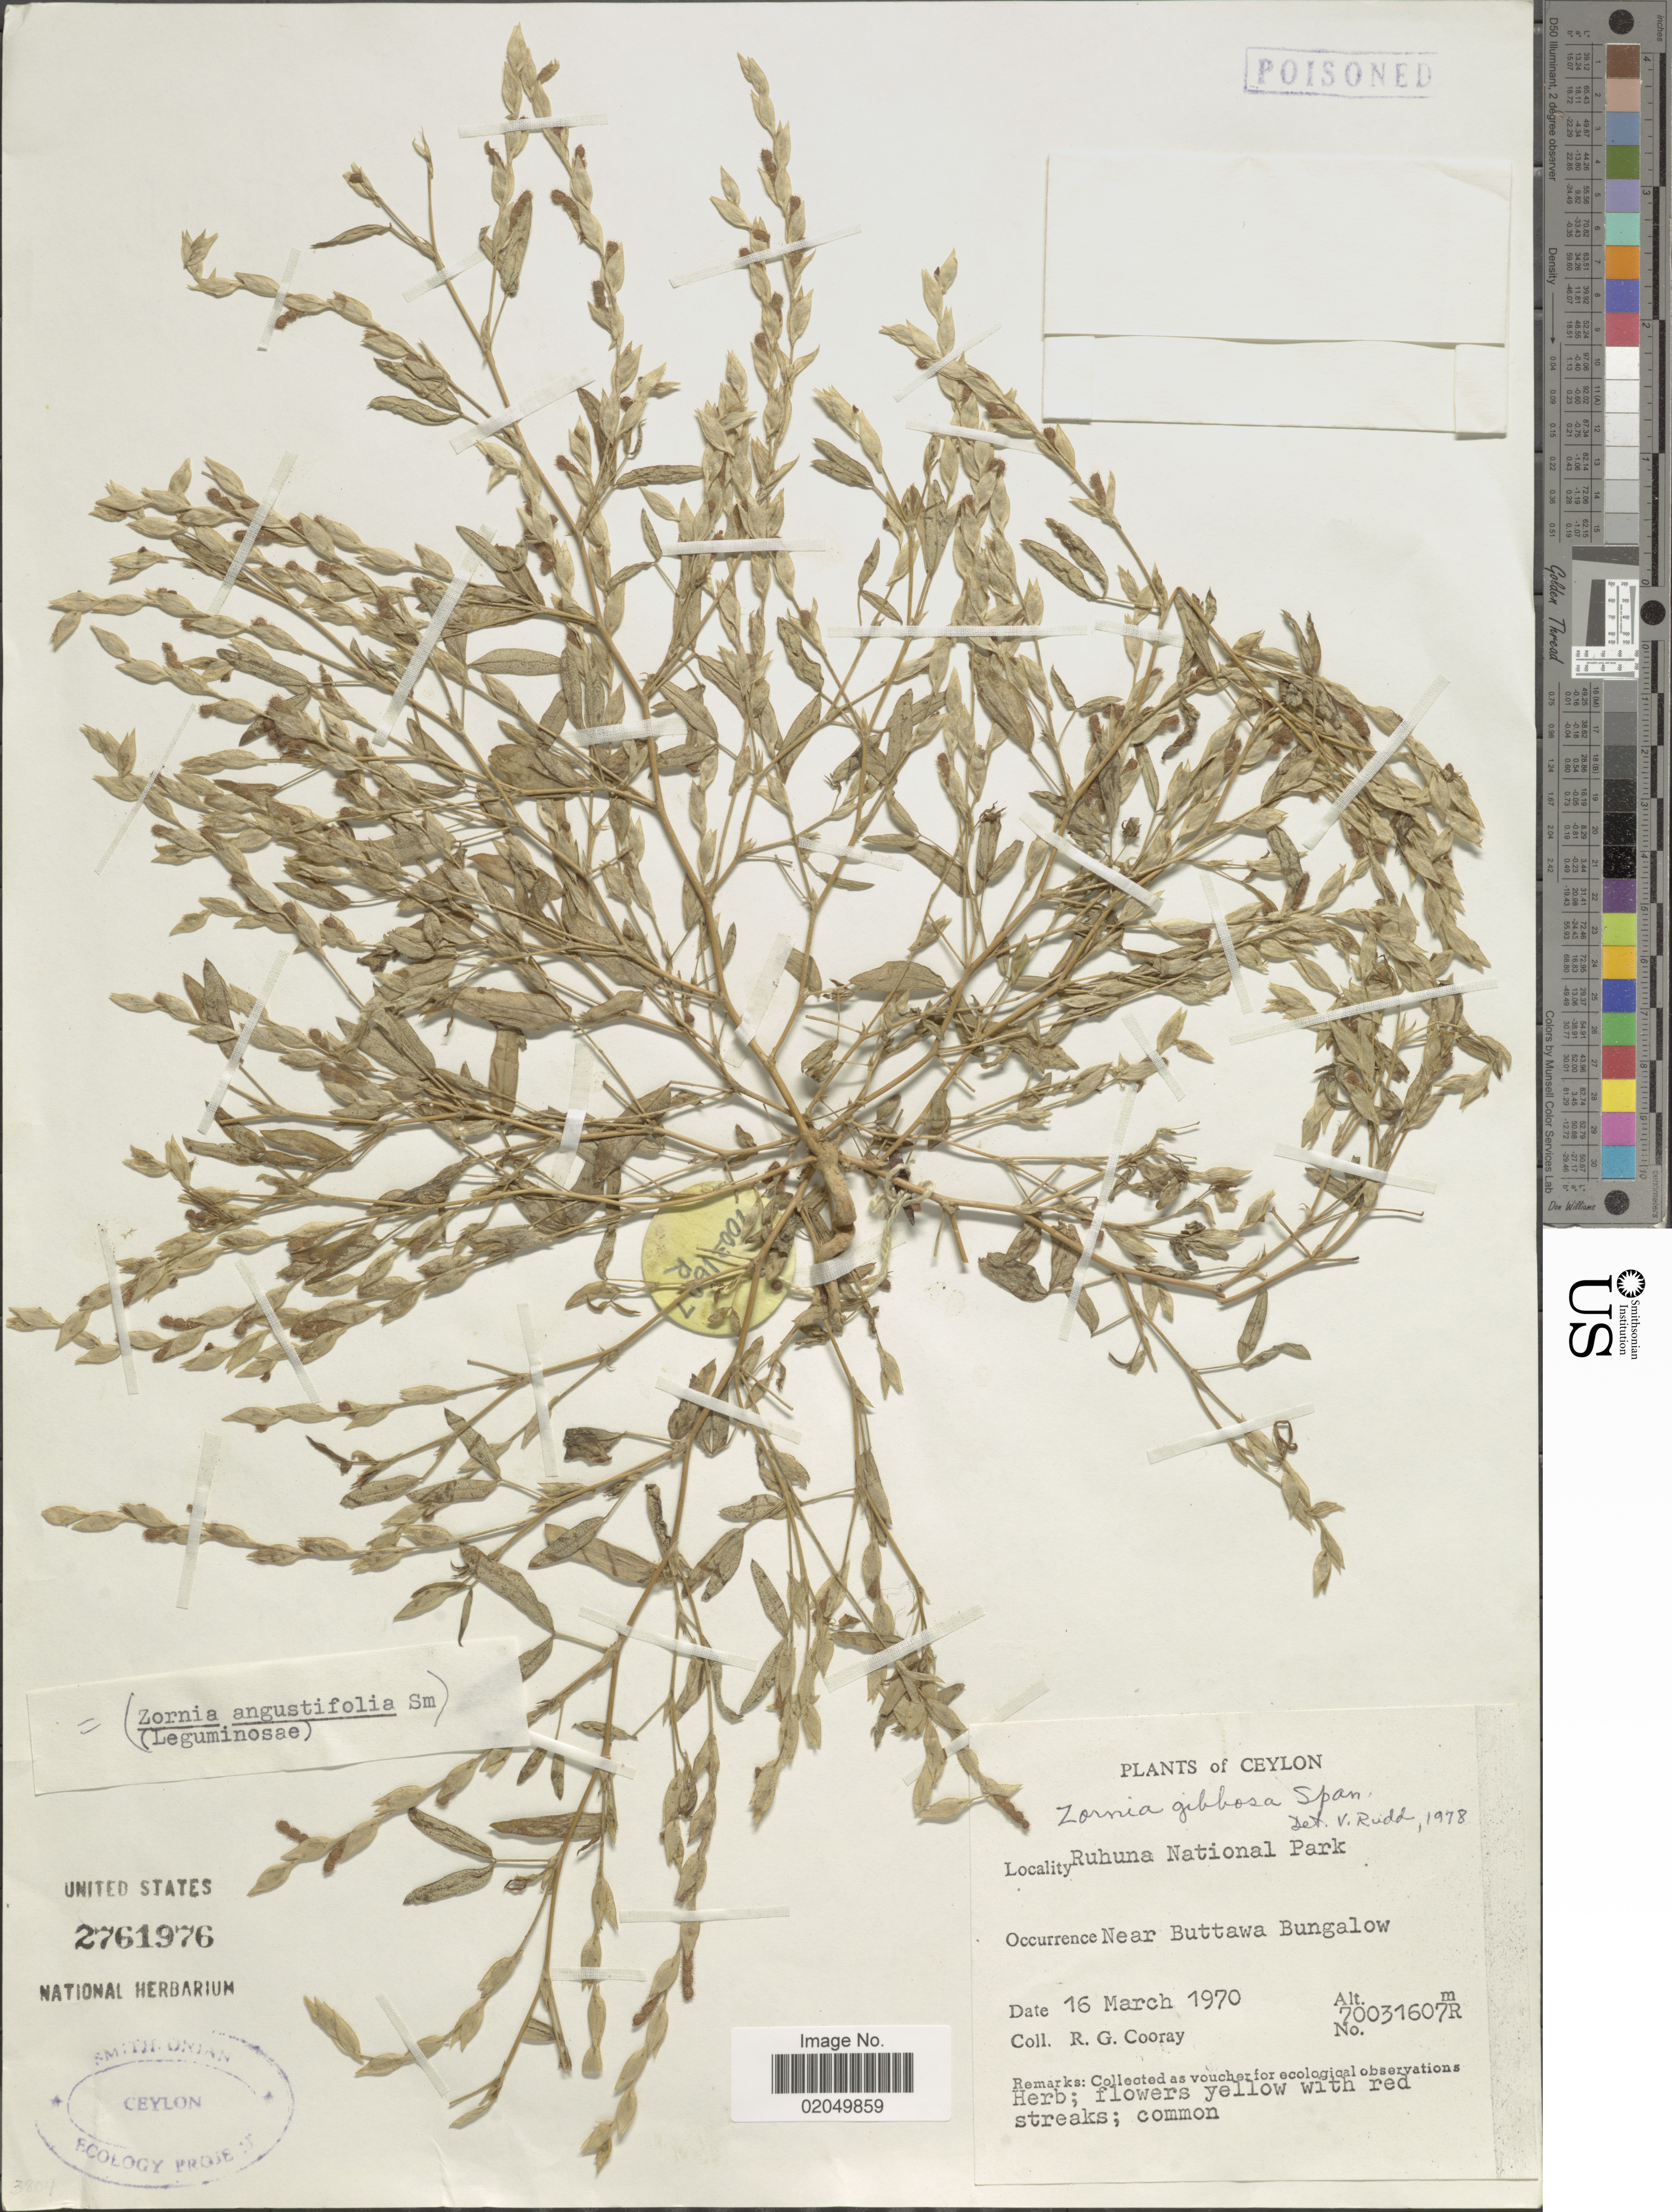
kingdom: Plantae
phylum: Tracheophyta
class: Magnoliopsida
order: Fabales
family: Fabaceae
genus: Zornia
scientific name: Zornia gibbosa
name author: Spanoghe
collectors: R. Cooray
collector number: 70031607R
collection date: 1970-03-16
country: Sri Lanka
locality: Ceylon, Ruhuna National Park, near Buttawa Bungalow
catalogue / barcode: US 2761976